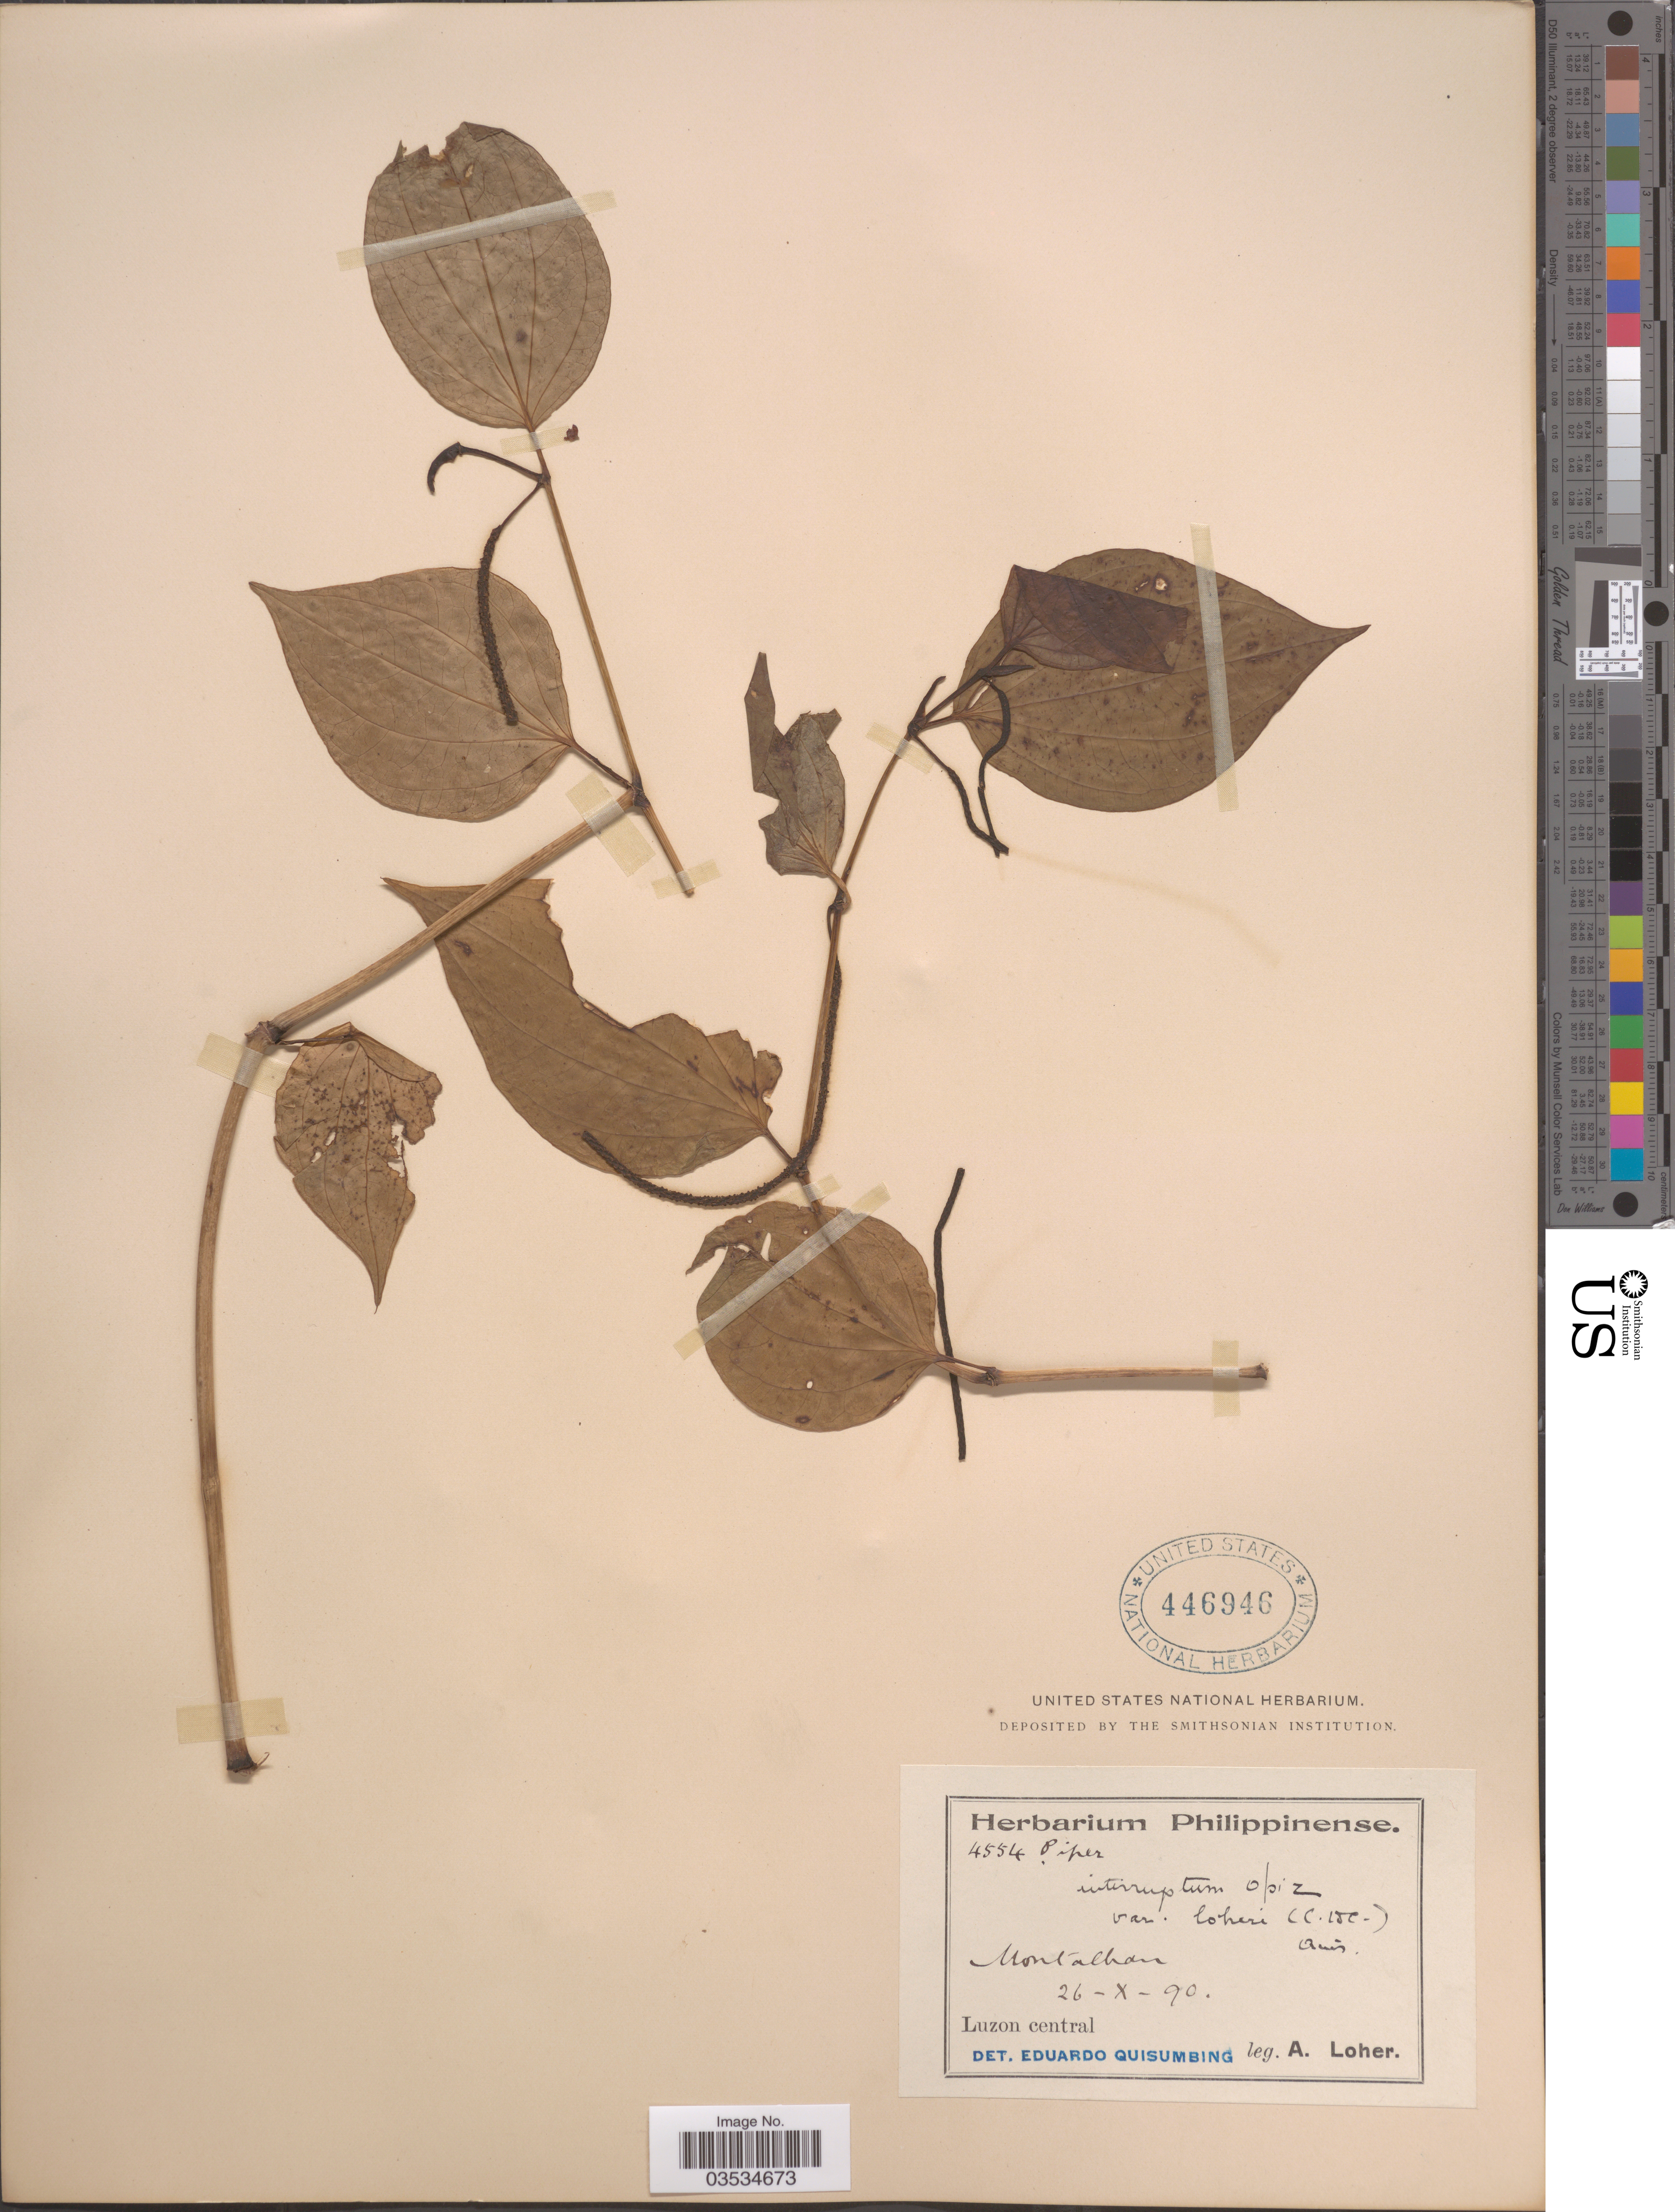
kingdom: Plantae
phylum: Tracheophyta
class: Magnoliopsida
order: Piperales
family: Piperaceae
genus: Piper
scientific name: Piper interruptum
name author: Opiz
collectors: A. Loher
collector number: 4554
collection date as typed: Transcribed d/m/y: 26/10/90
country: Philippines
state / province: Central Luzon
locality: Montalban. Luzon central.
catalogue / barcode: US 446946